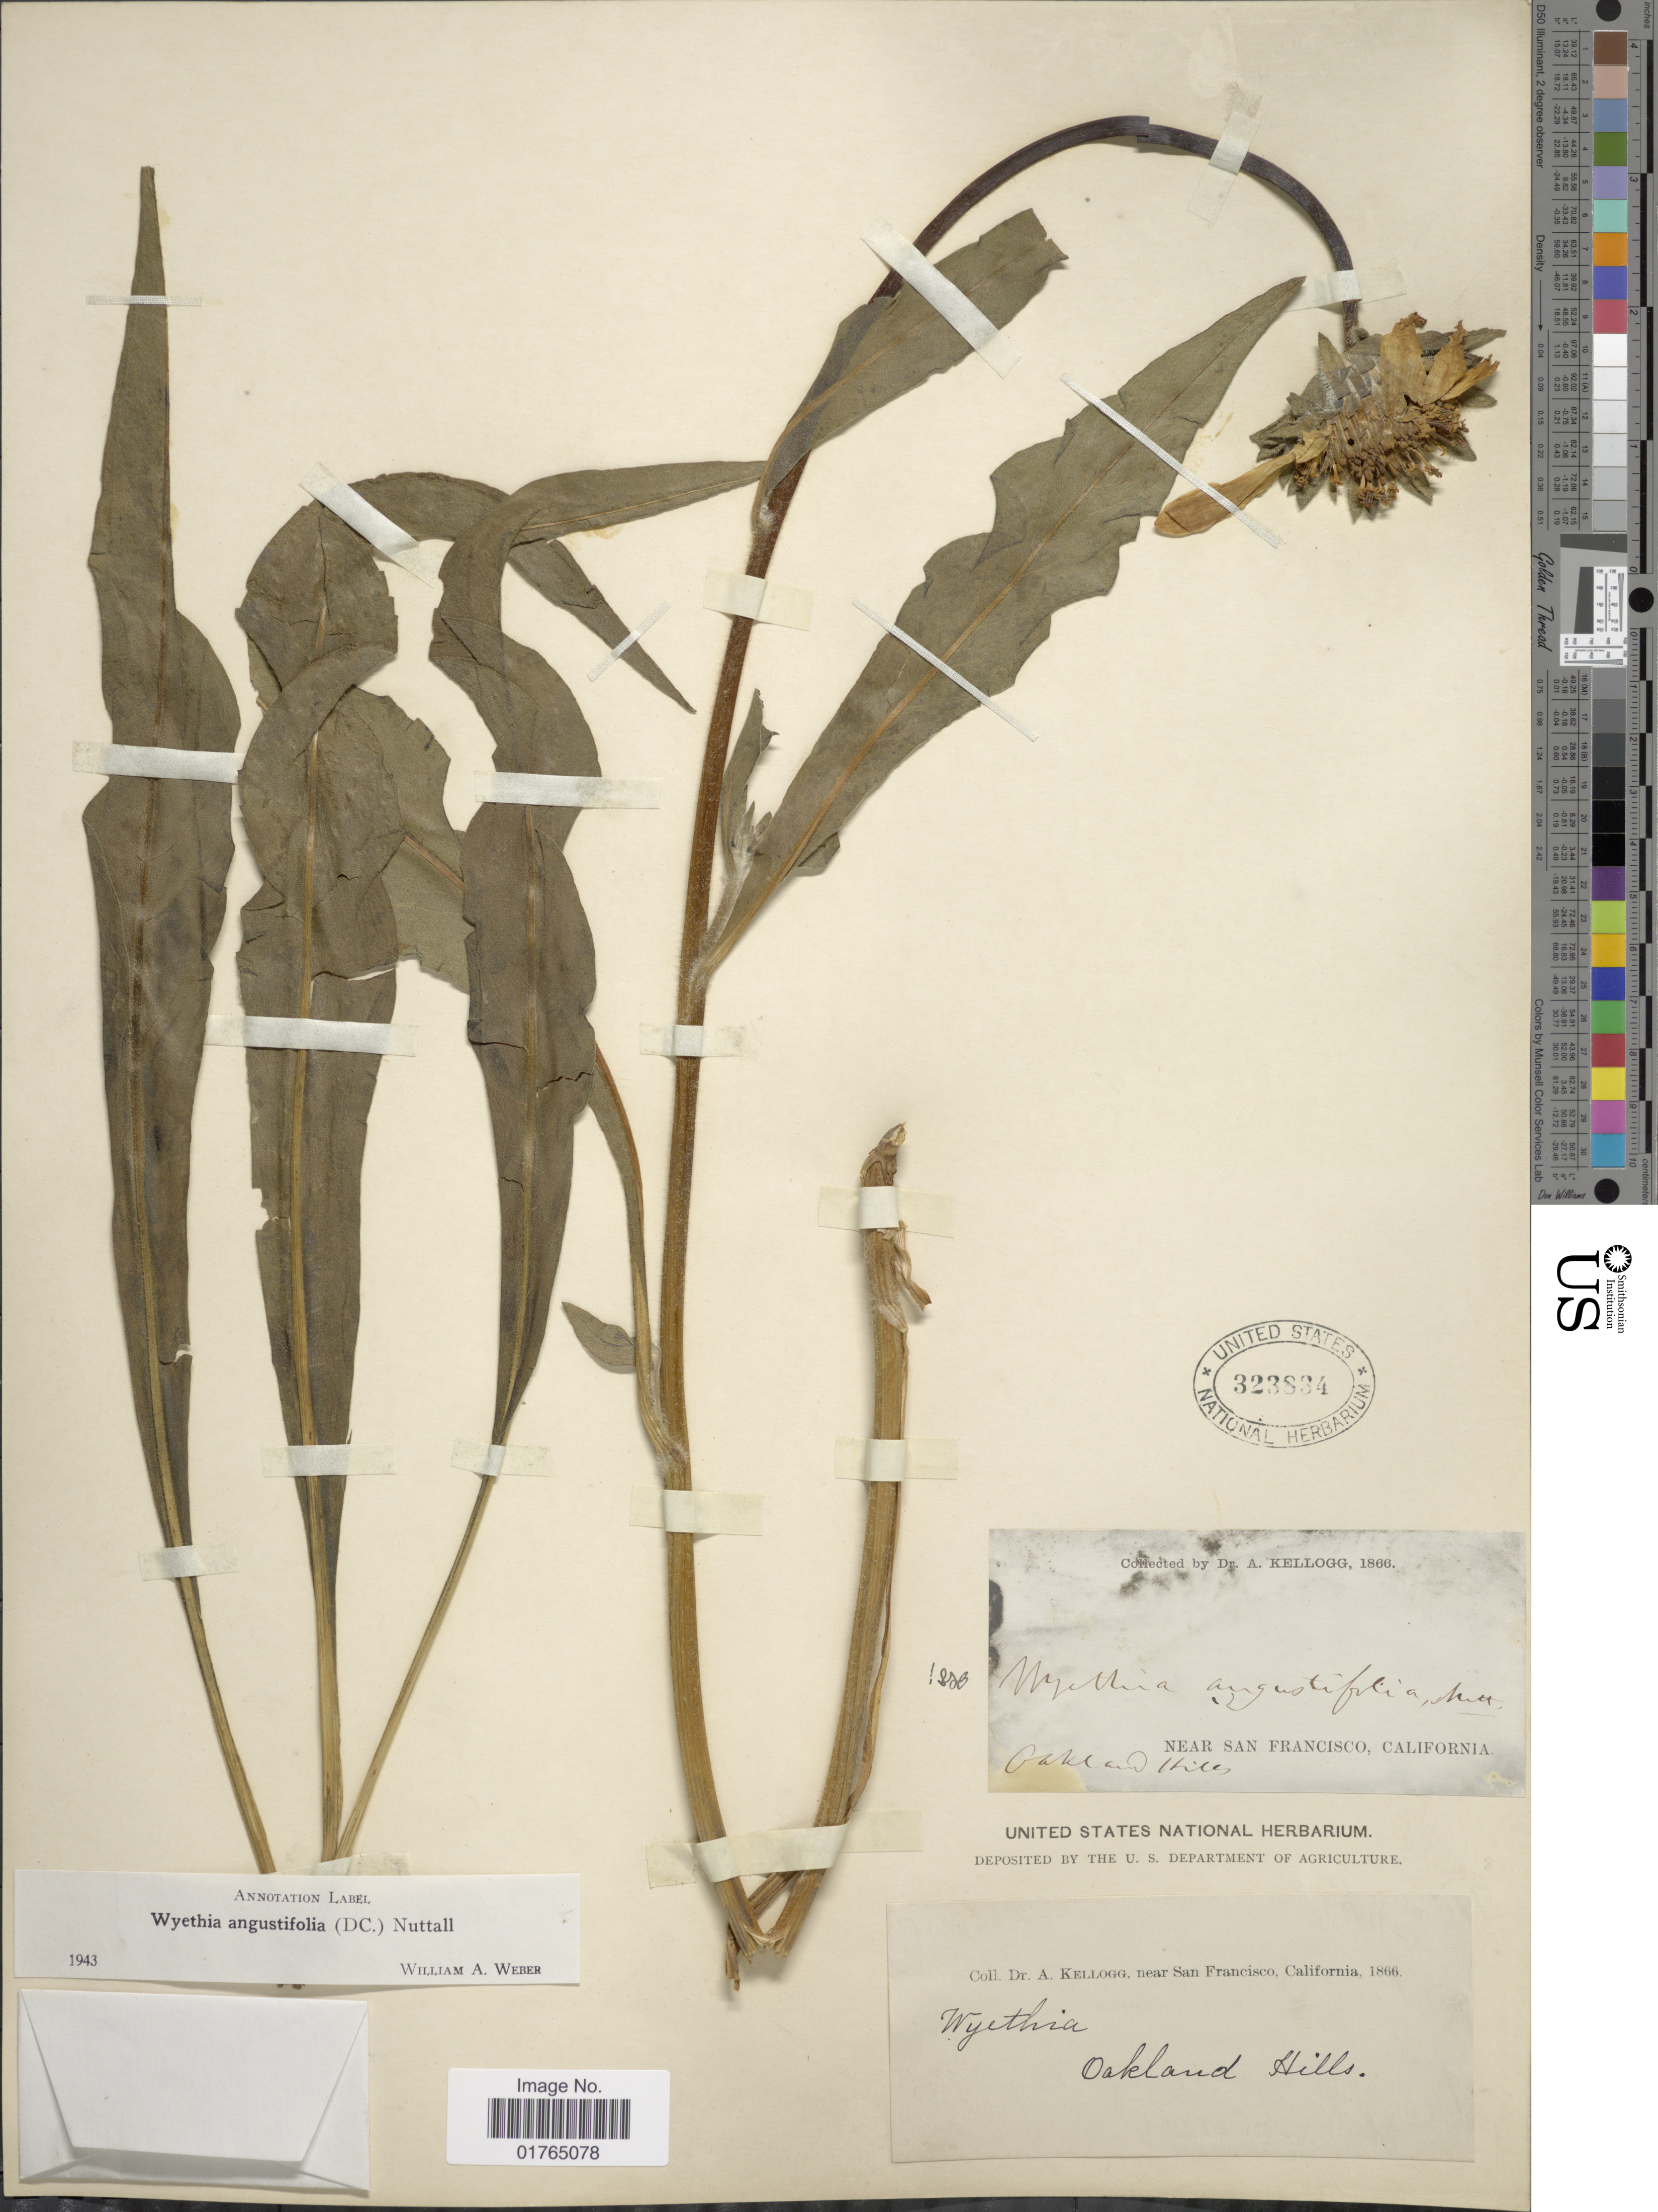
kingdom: Plantae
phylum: Tracheophyta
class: Magnoliopsida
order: Asterales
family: Asteraceae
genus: Wyethia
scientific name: Wyethia angustifolia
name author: (DC.) Nutt.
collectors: A. Kellogg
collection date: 1866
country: United States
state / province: California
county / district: San Francisco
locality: Near San Francisco, Oakland Hills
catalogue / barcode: US 323834